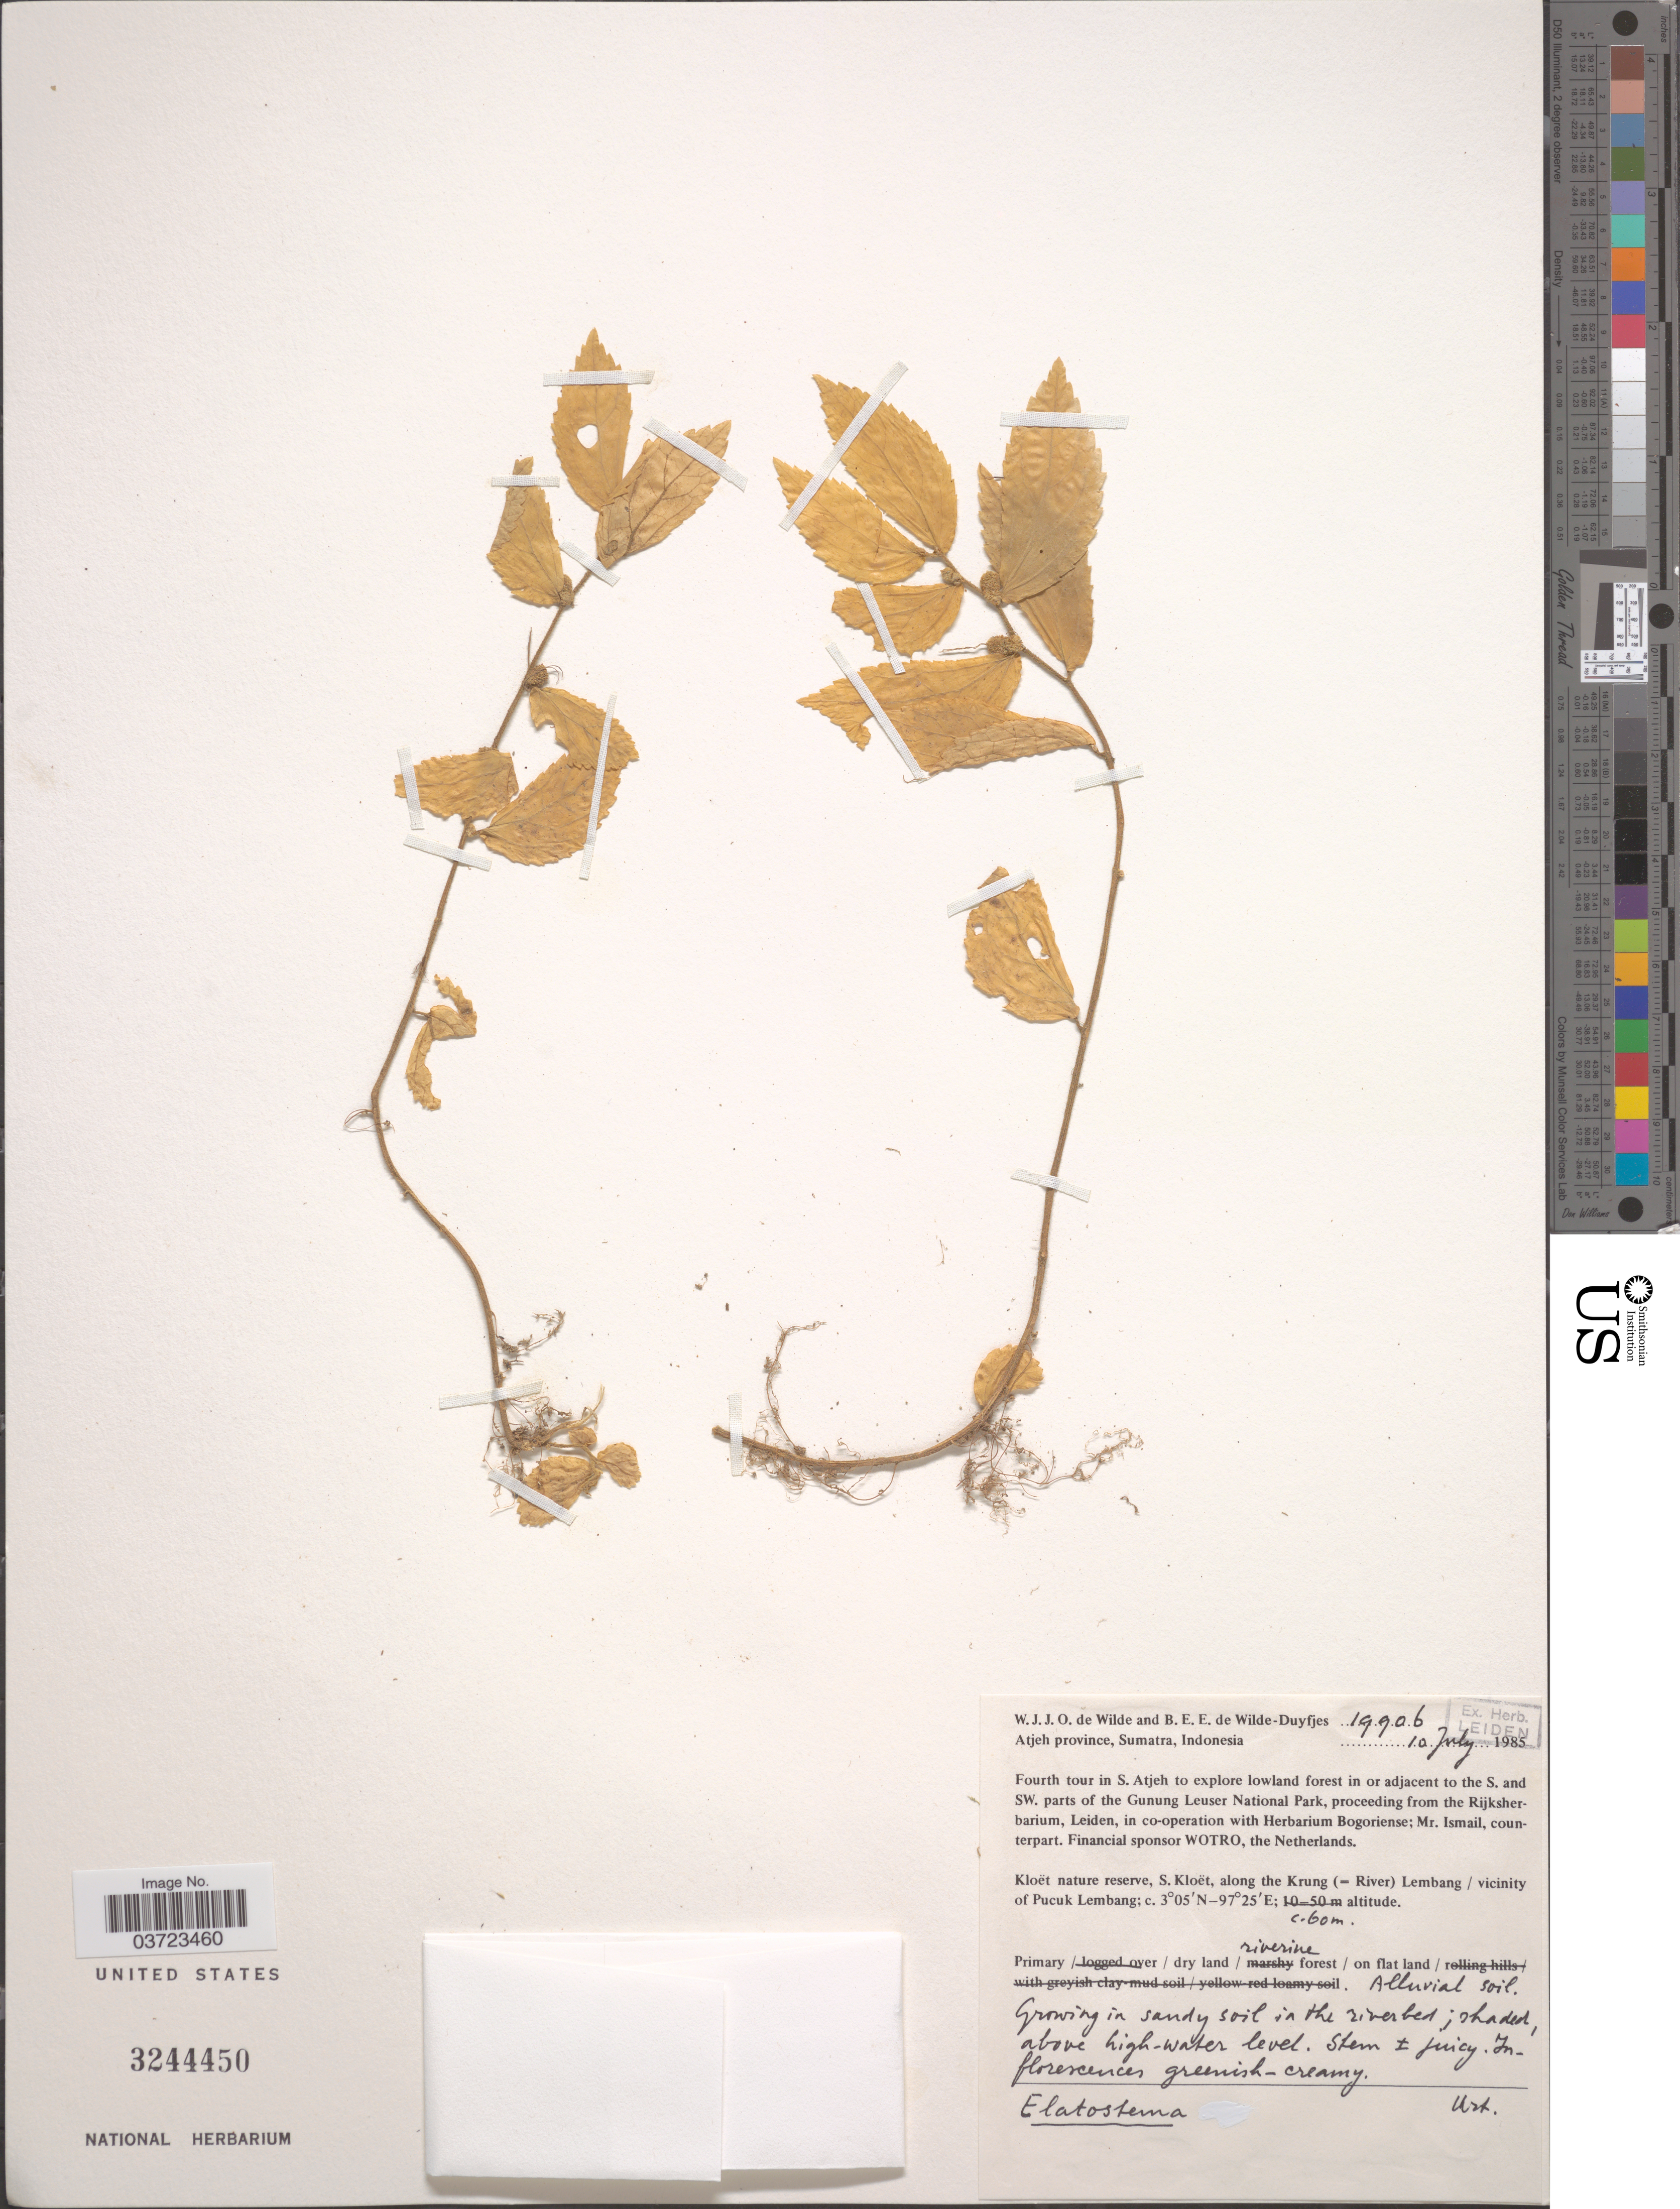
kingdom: Plantae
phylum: Tracheophyta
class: Magnoliopsida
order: Rosales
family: Urticaceae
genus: Elatostema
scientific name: Elatostema sp.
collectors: W. J. de Wilde & B. E. de Wilde-Duyfjes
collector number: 19906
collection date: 1985-07-10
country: Indonesia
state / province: Sumatra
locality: Atjeh Province. Fourth tour in S. Atjeh to explore lowland forest in or adjacent to the S. and SW. parts of the Gunung Leuser National Park. Kloët nature reserve, S. Kloët, along the Krung (=River) Lembang/ vicinity of Pucuk Lembang.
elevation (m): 60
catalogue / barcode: US 3244450